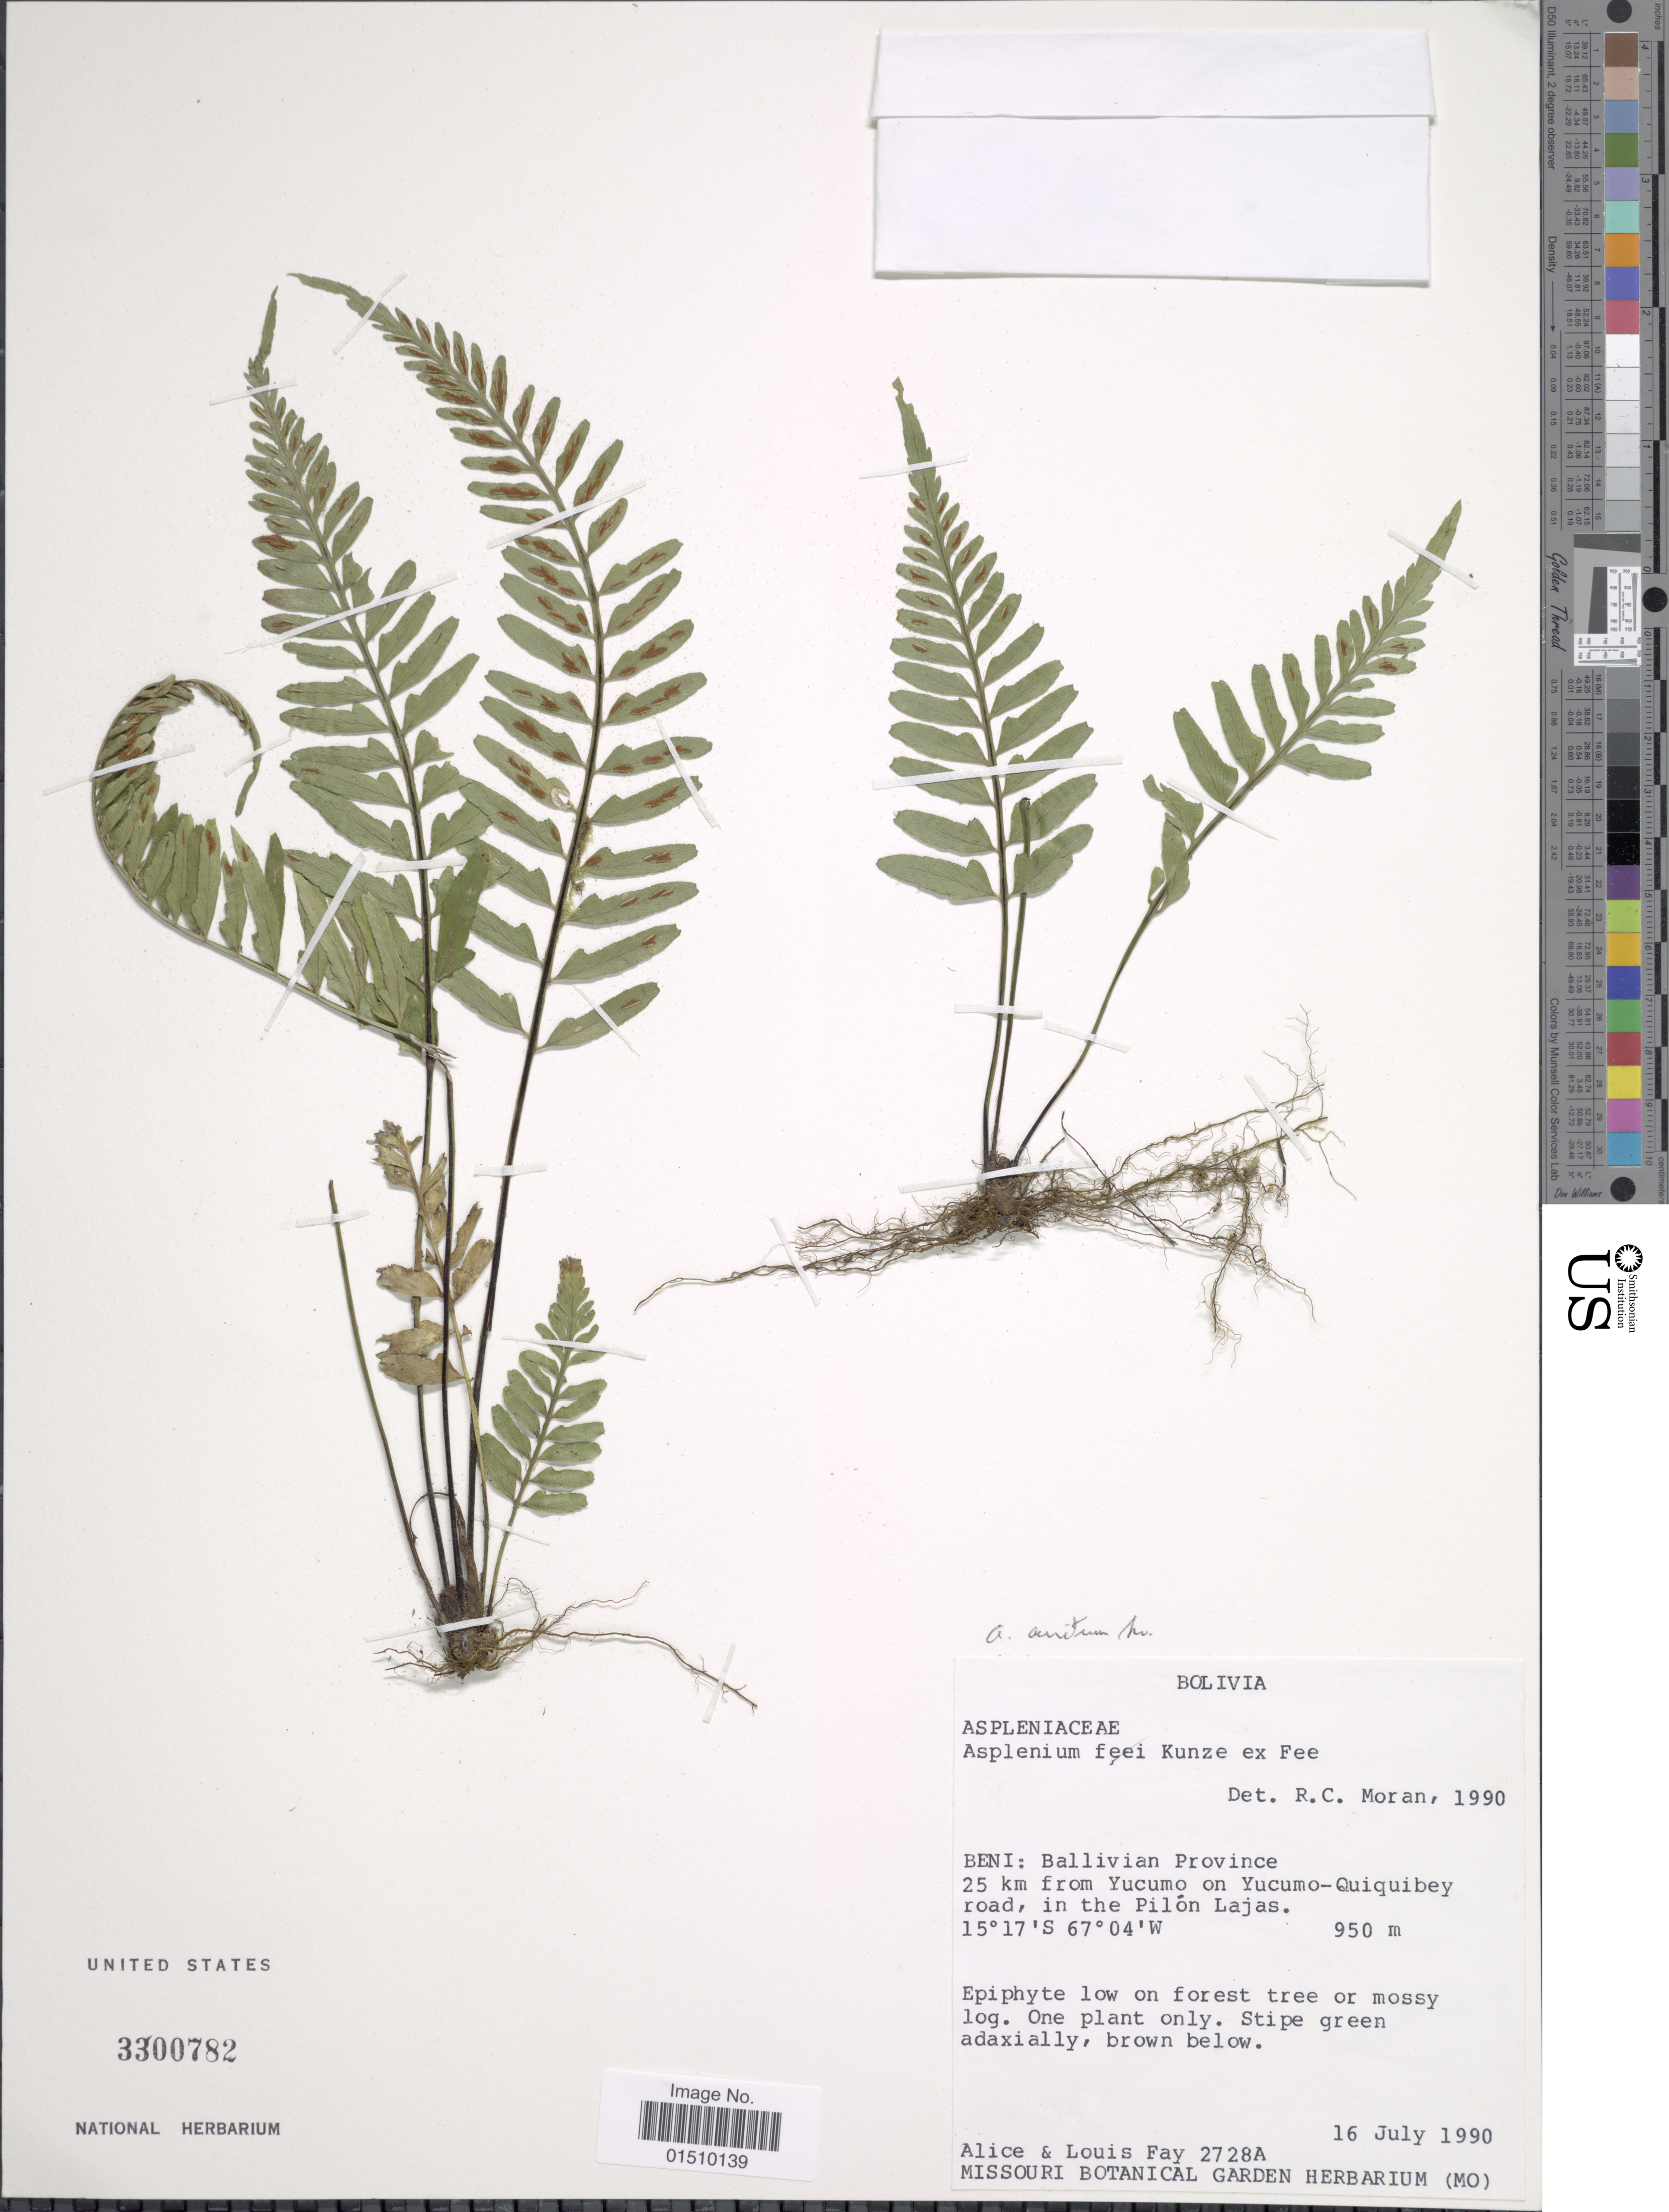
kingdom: Plantae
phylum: Tracheophyta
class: Polypodiopsida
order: Polypodiales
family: Aspleniaceae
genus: Asplenium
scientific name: Asplenium auritum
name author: Sw.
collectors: A. Fay & L. Fay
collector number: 2728A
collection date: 1990-07-16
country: Bolivia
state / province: Beni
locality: Bolivia, Ballivian Province, 25 km from Yucumo on Yucumo-Quiquibey road, in the Pilon Lajas.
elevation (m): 950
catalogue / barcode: US 3300782